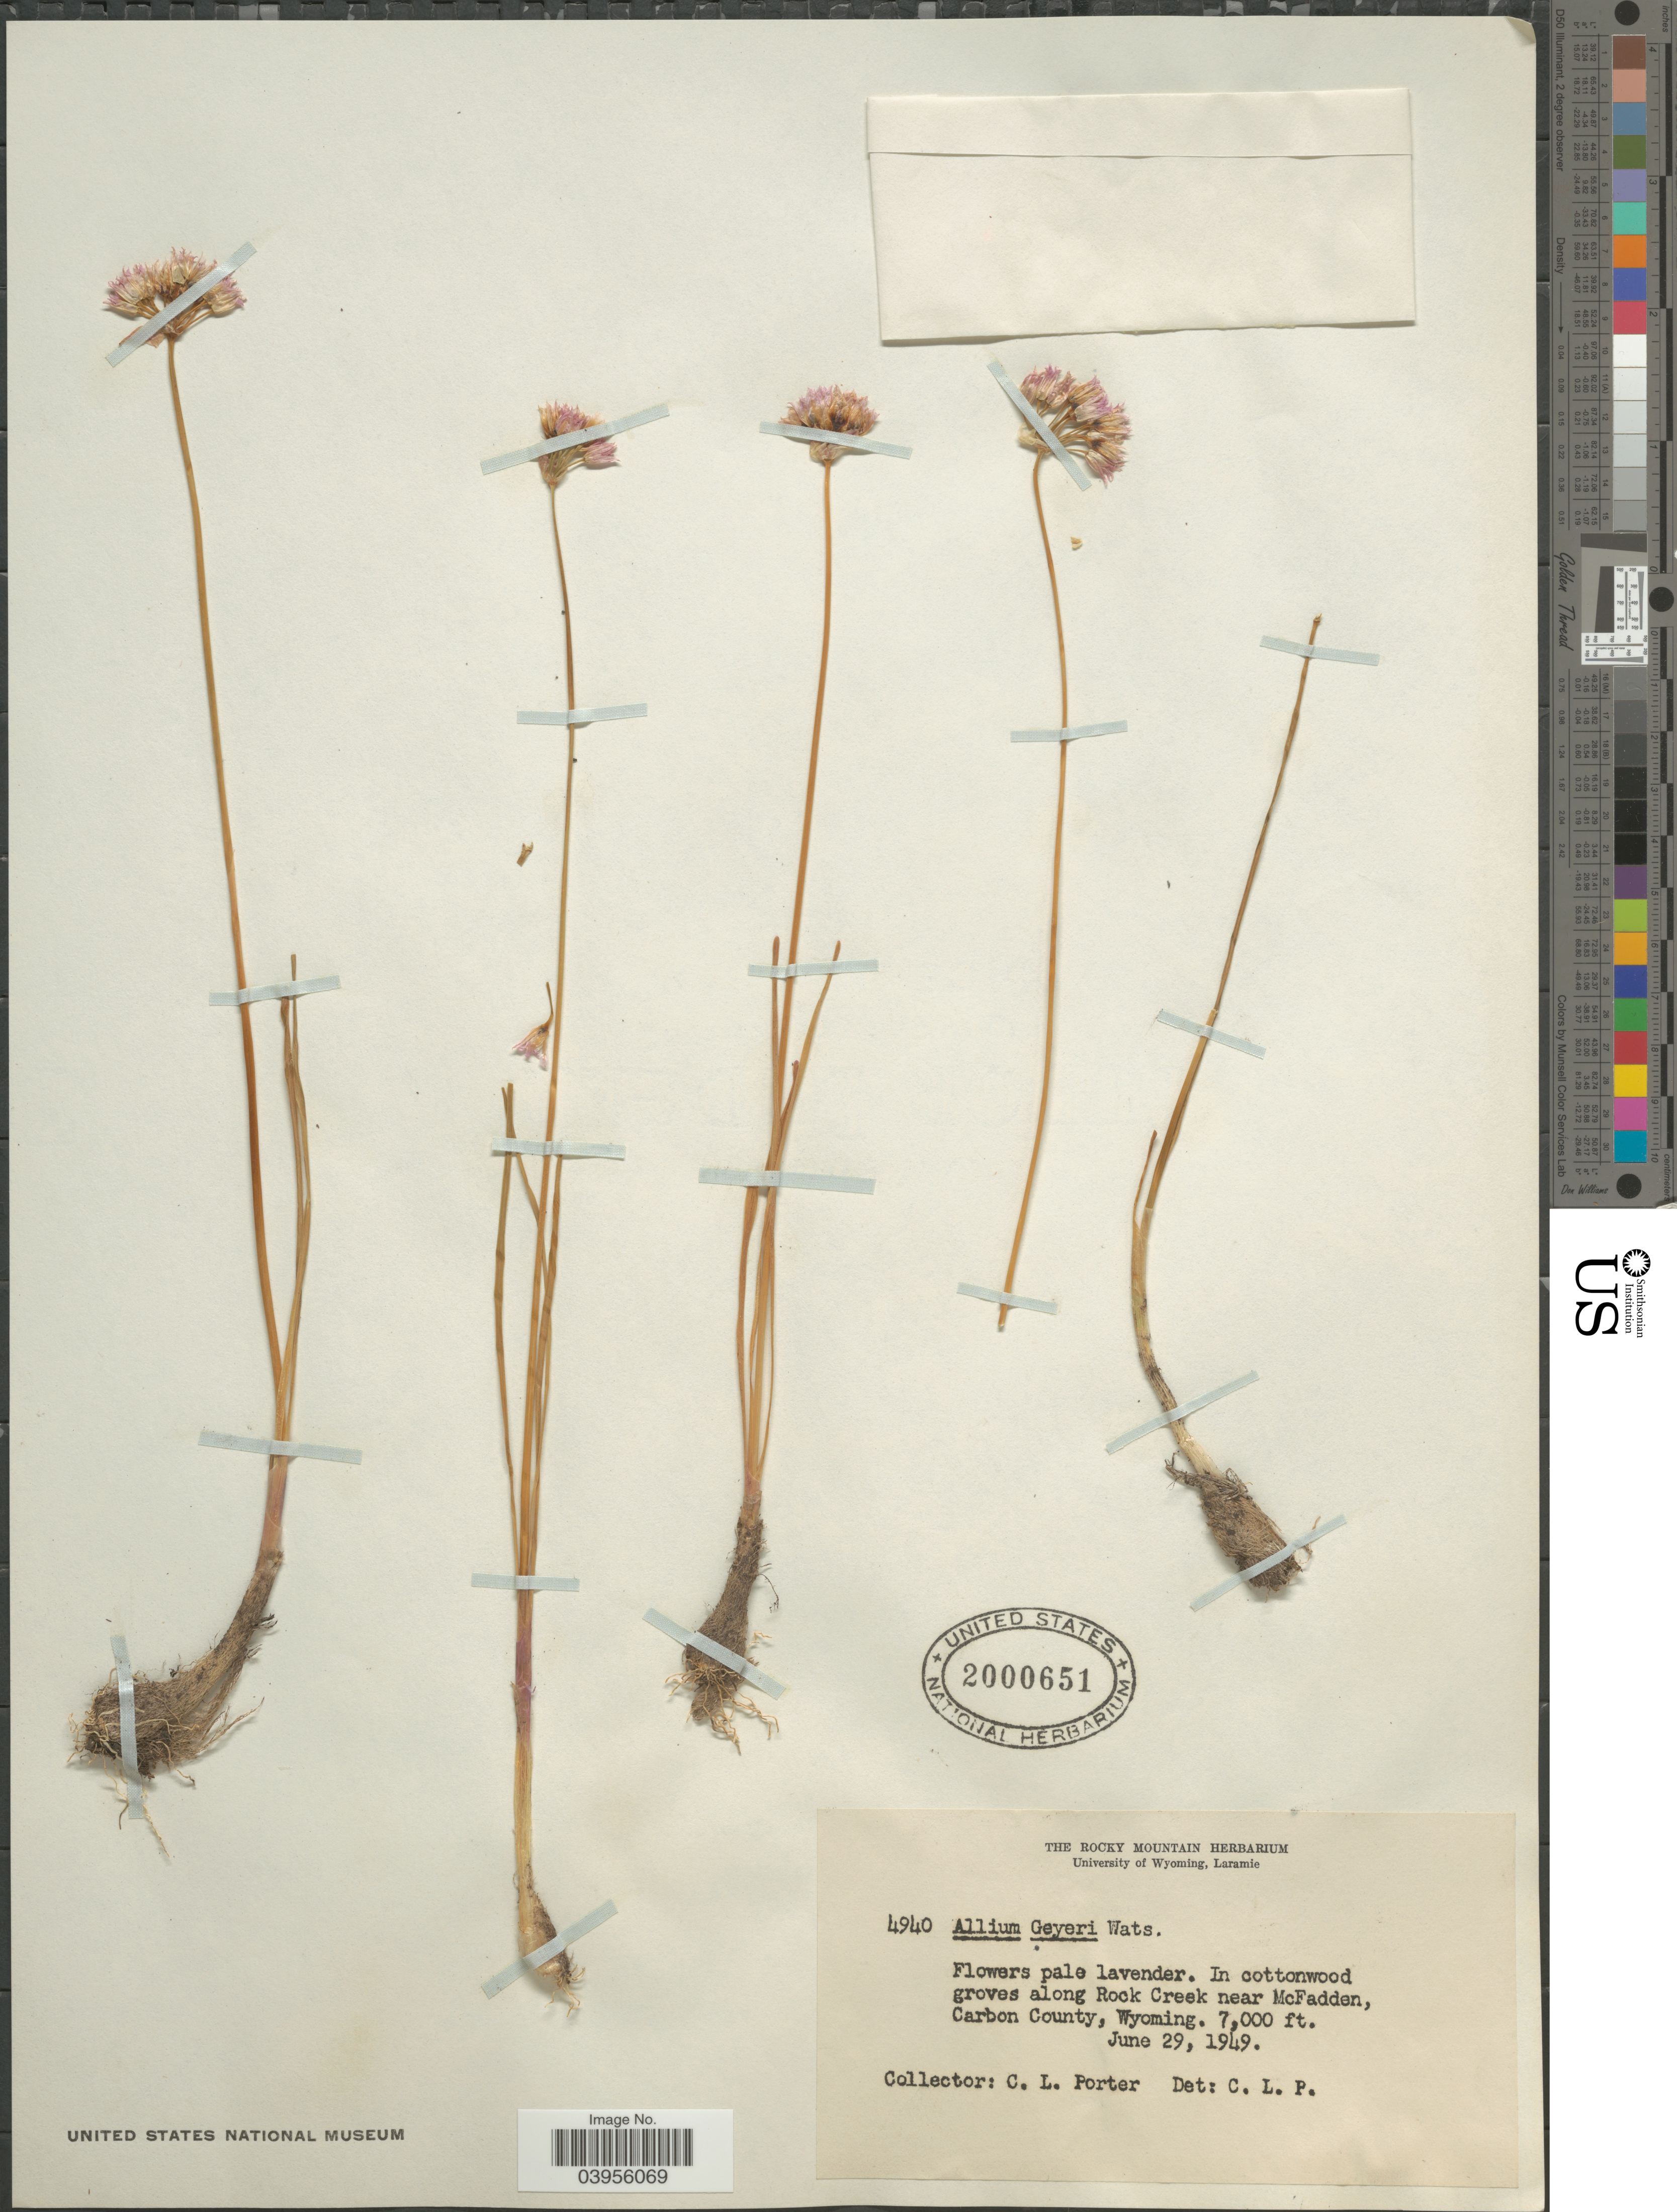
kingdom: Plantae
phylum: Tracheophyta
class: Liliopsida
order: Asparagales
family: Amaryllidaceae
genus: Allium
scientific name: Allium geyeri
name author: S. Watson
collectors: C. L. Porter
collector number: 4940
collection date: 1949-06-29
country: United States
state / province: Wyoming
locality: In cottonwood groves along Rock Creek near McFadden, Carbon County.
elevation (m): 2134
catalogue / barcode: US 2000651